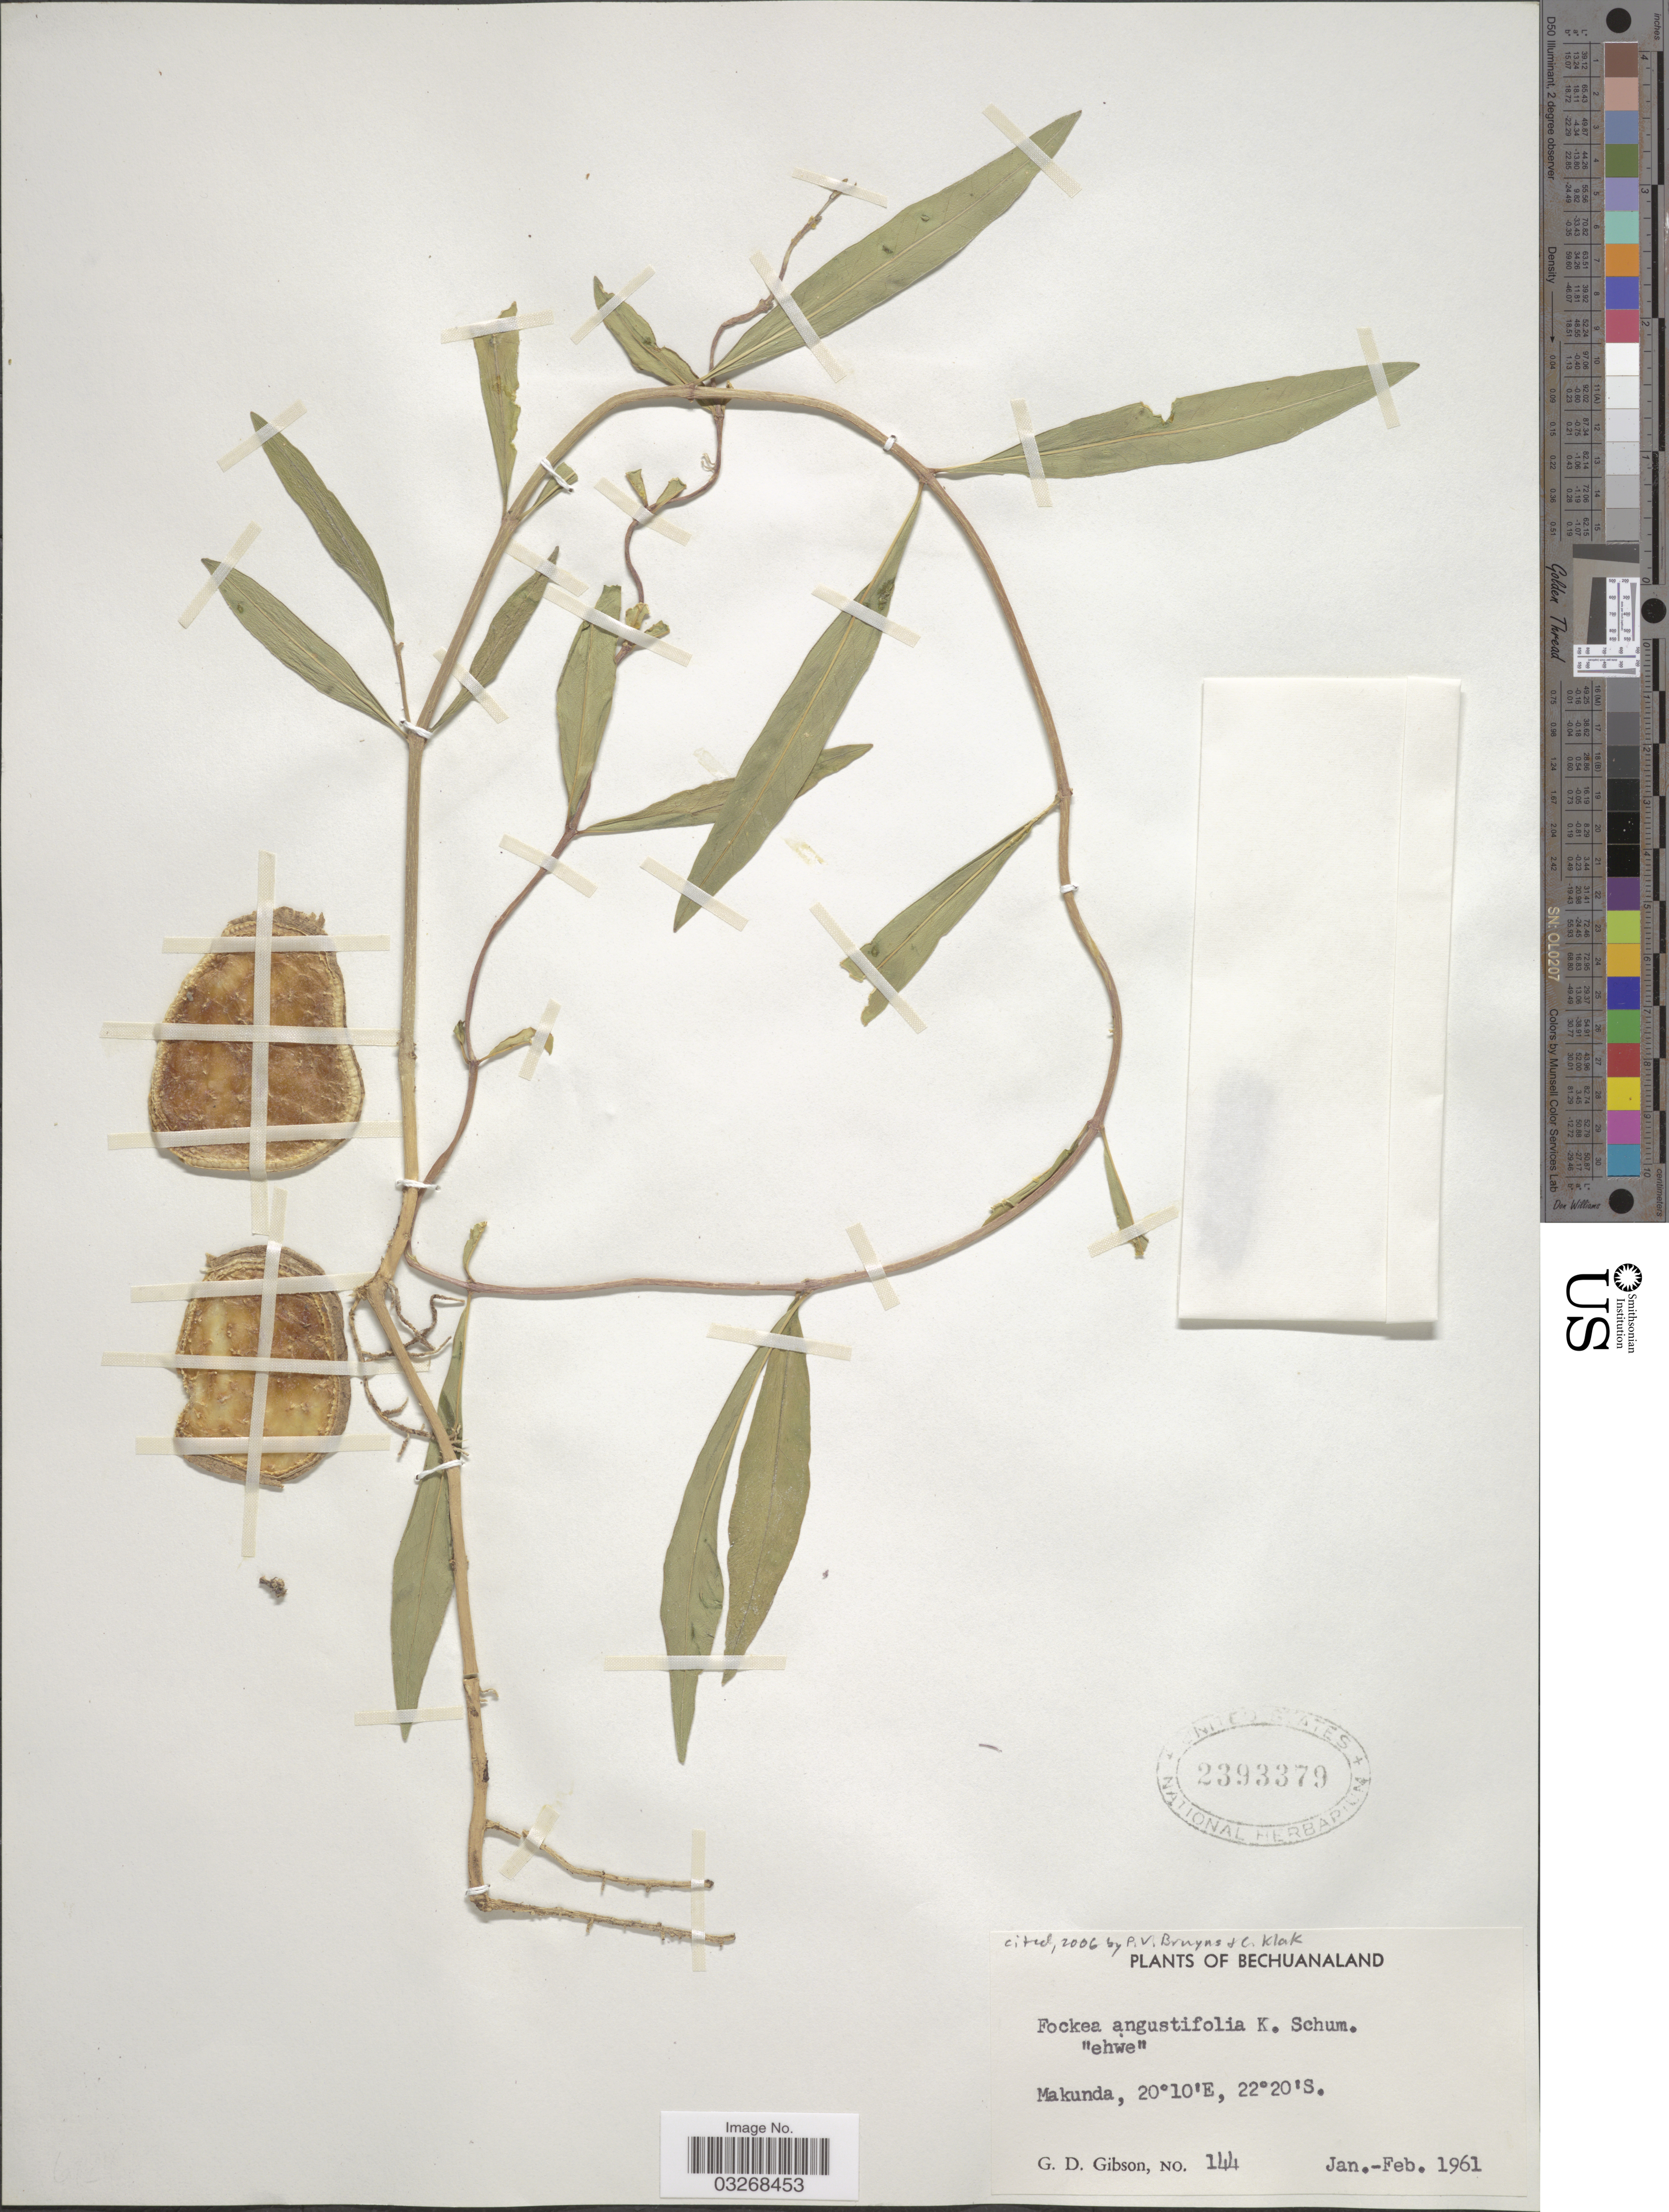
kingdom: Plantae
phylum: Tracheophyta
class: Magnoliopsida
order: Gentianales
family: Apocynaceae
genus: Fockea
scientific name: Fockea angustifolia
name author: K. Schum.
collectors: G. D. Gibson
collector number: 144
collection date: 1961-01/1961-02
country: Botswana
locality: Bechuanaland. Makunda.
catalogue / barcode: US 2393379